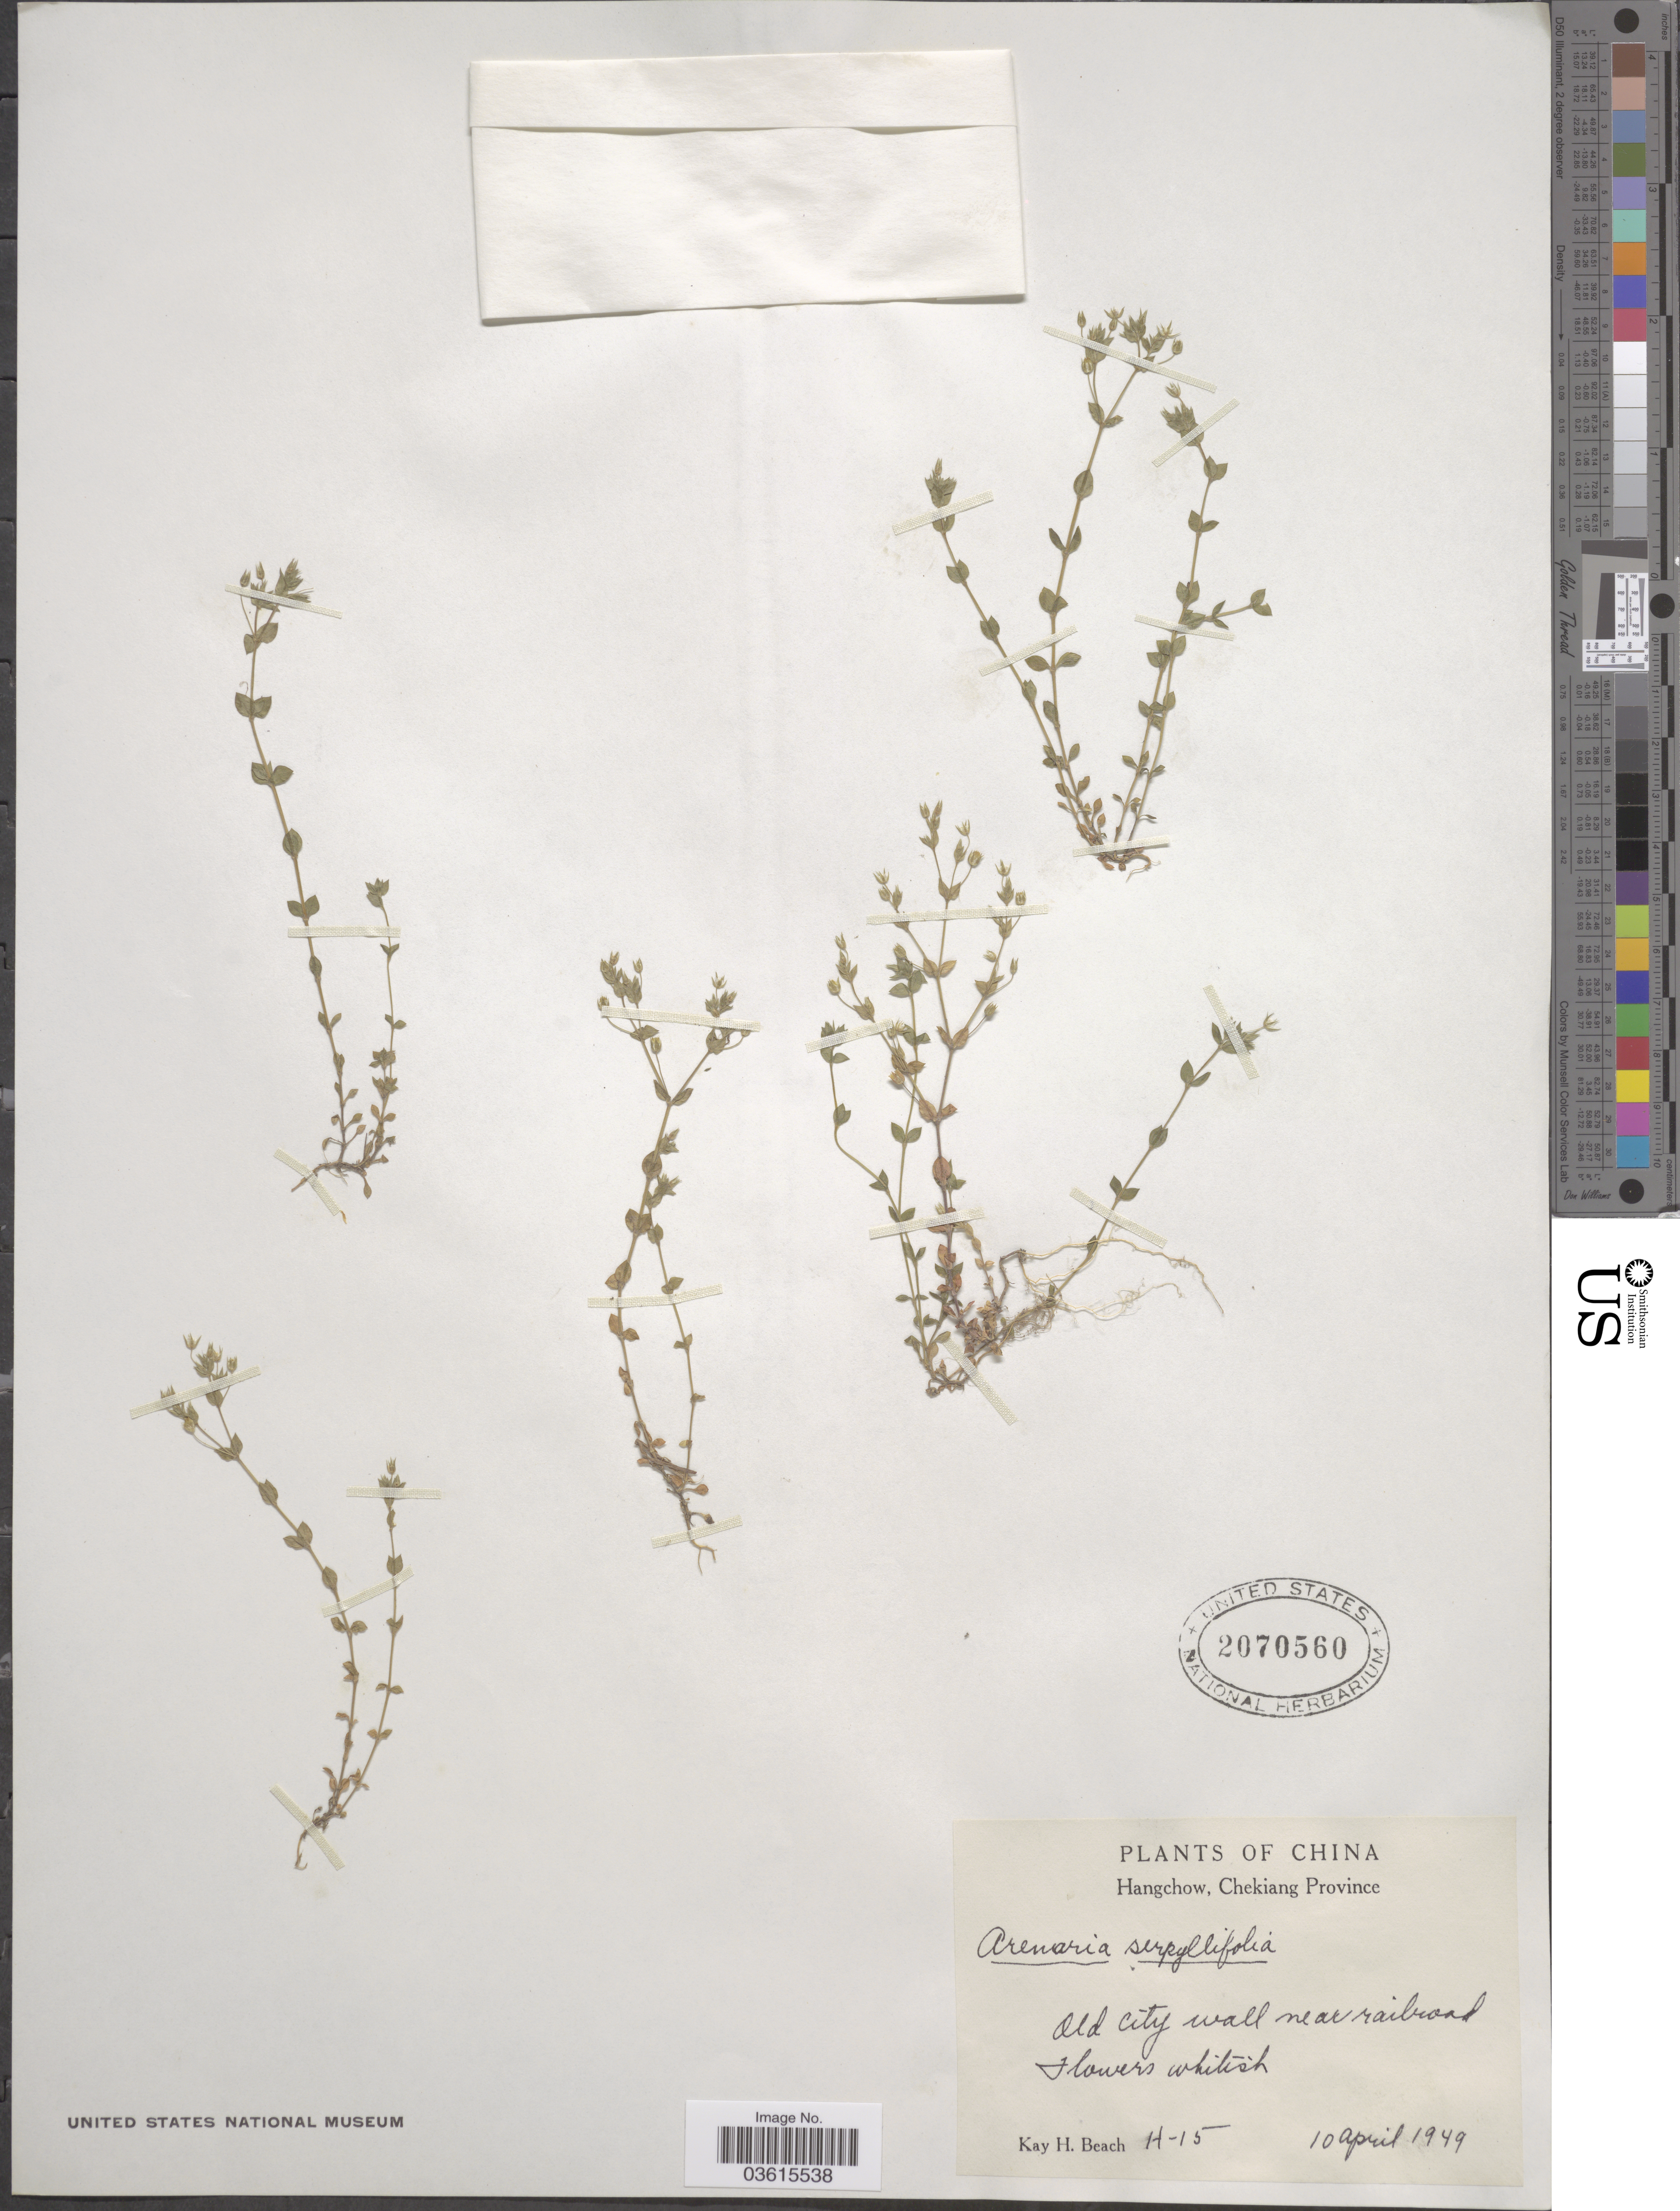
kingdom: Plantae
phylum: Tracheophyta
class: Magnoliopsida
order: Caryophyllales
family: Caryophyllaceae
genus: Arenaria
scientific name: Arenaria serpyllifolia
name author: L.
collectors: K. H. Beach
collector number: H-15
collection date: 1949-04-10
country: China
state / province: Zhejiang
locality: Hangchow, Chekiang Province. Old city wall near railroad.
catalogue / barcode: US 2070560